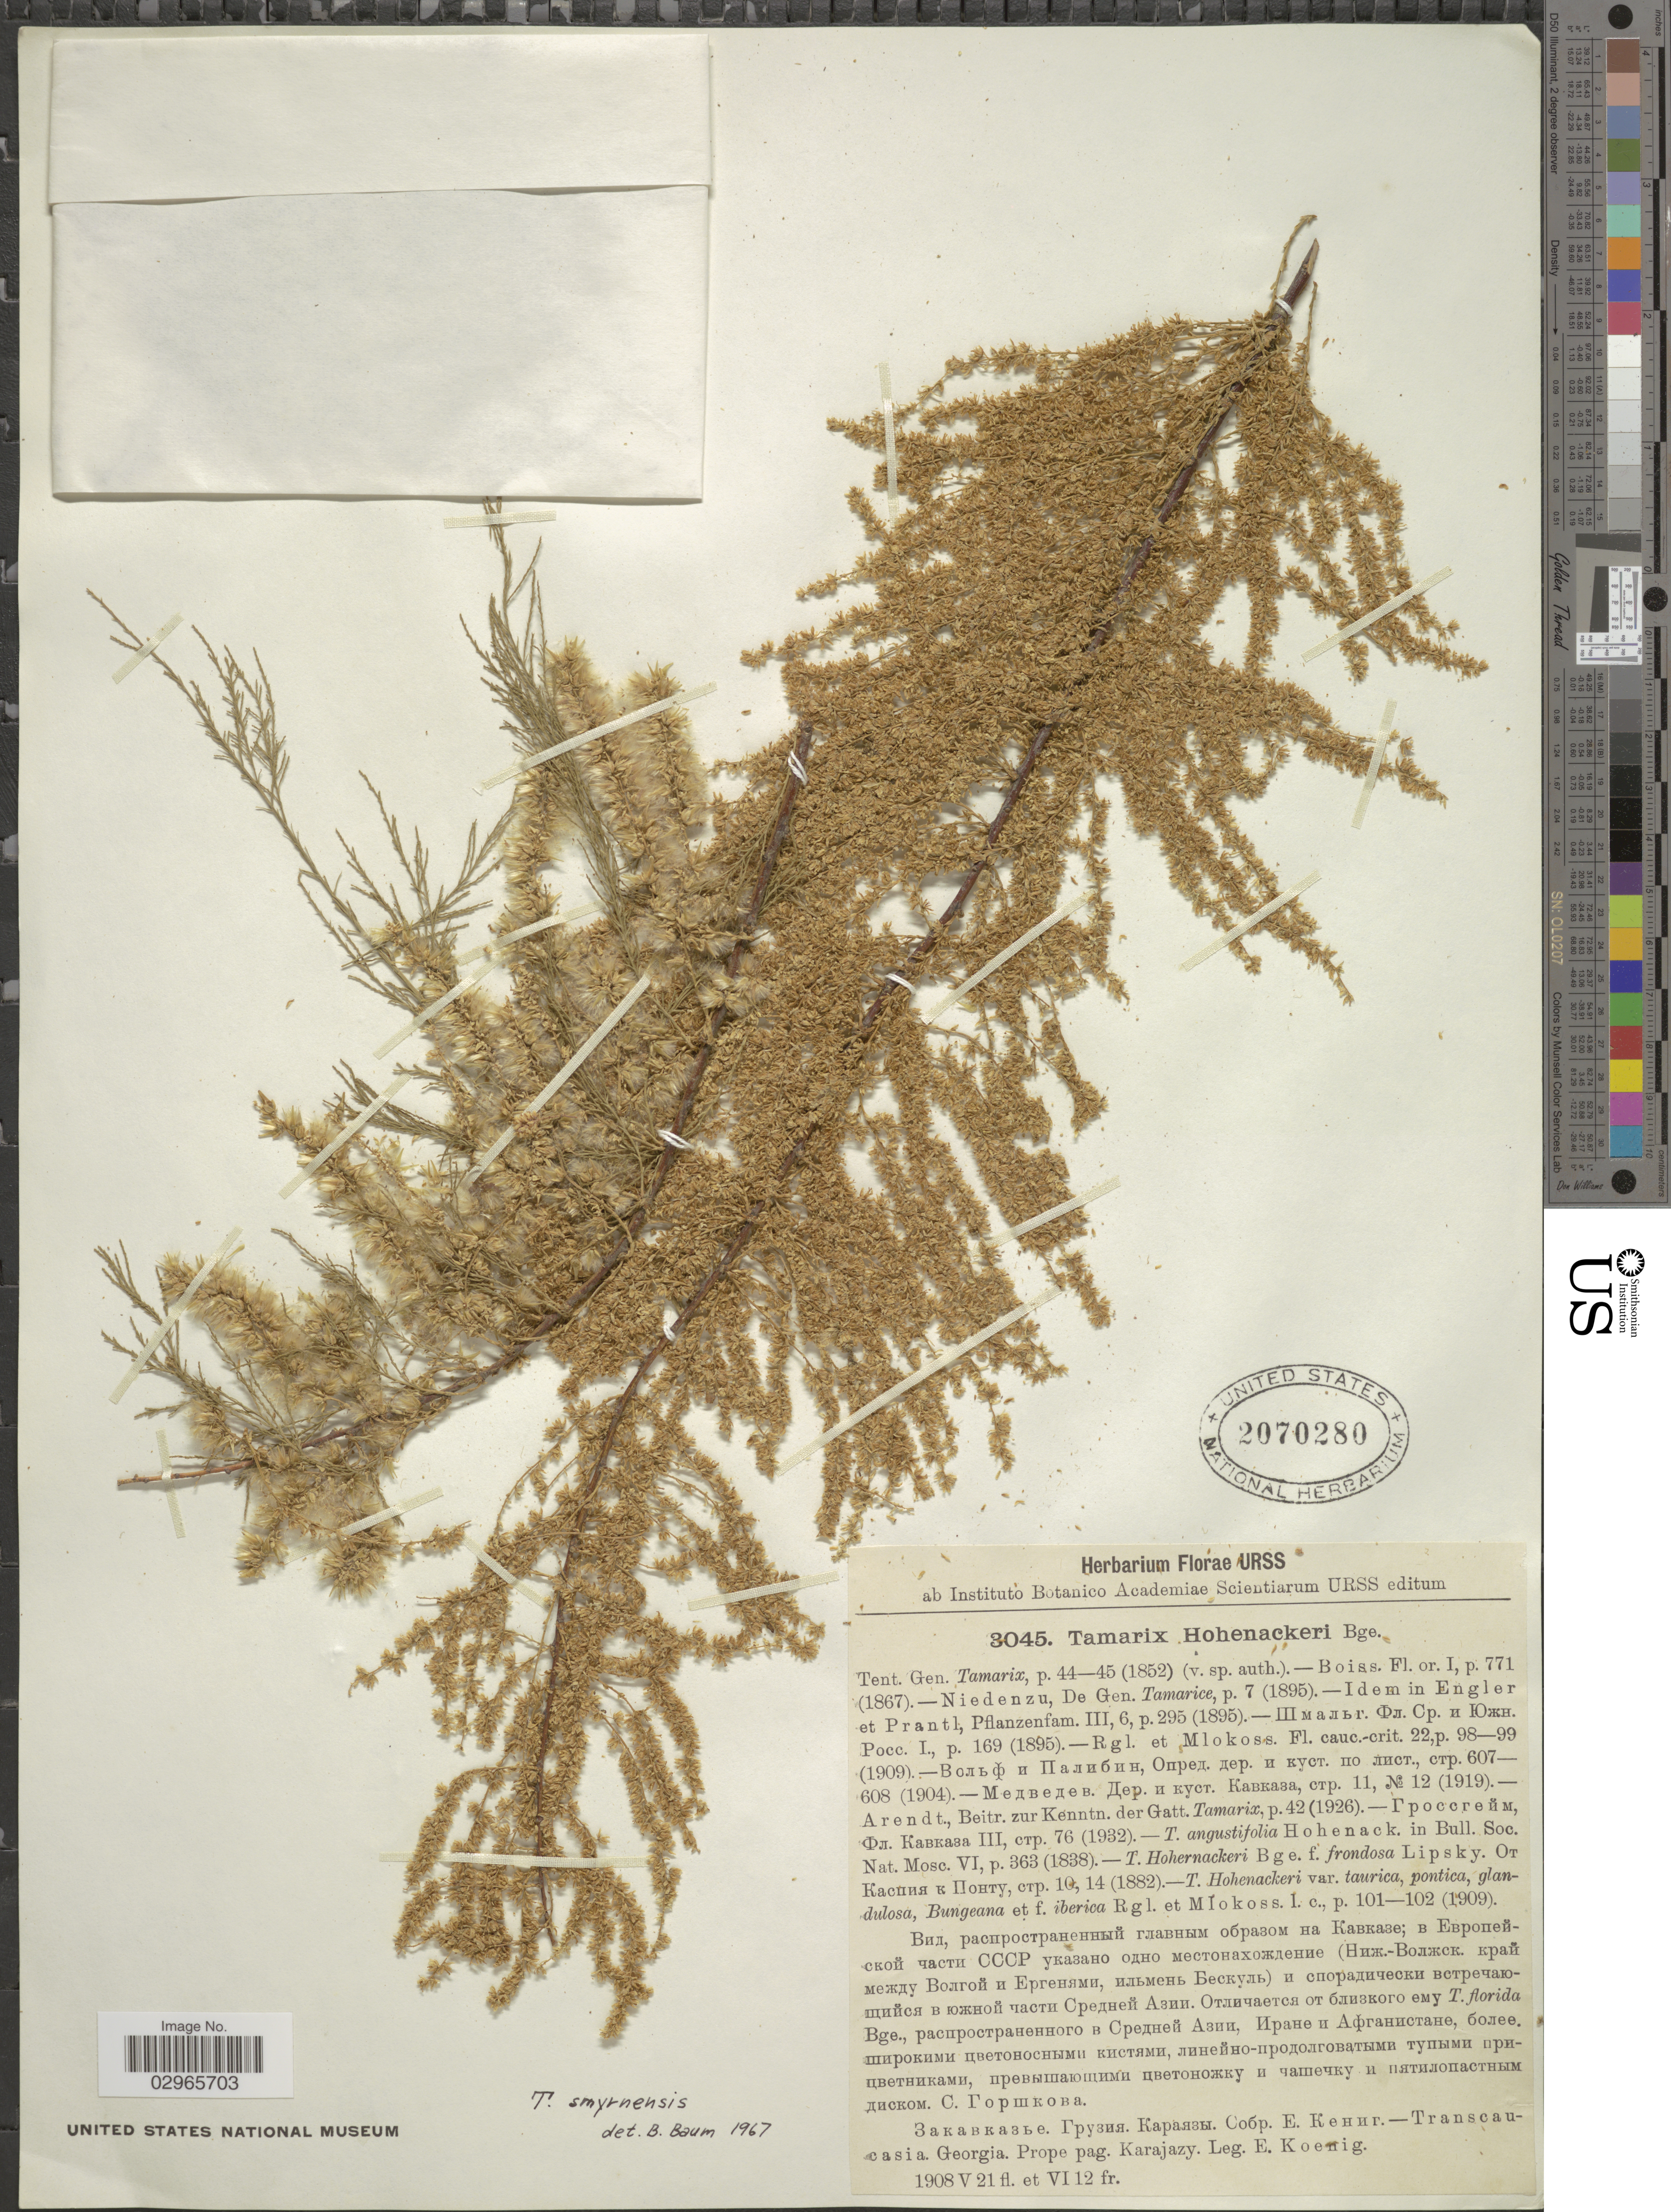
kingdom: Plantae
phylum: Tracheophyta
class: Magnoliopsida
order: Caryophyllales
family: Tamaricaceae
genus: Tamarix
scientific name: Tamarix smyrnensis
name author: Bunge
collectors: E. Koenig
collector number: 3045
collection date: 1908-05-21/1908-06-12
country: Georgia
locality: Transcaucasia. Georgia. Prope pag. Karajazy.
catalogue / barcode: US 2070280